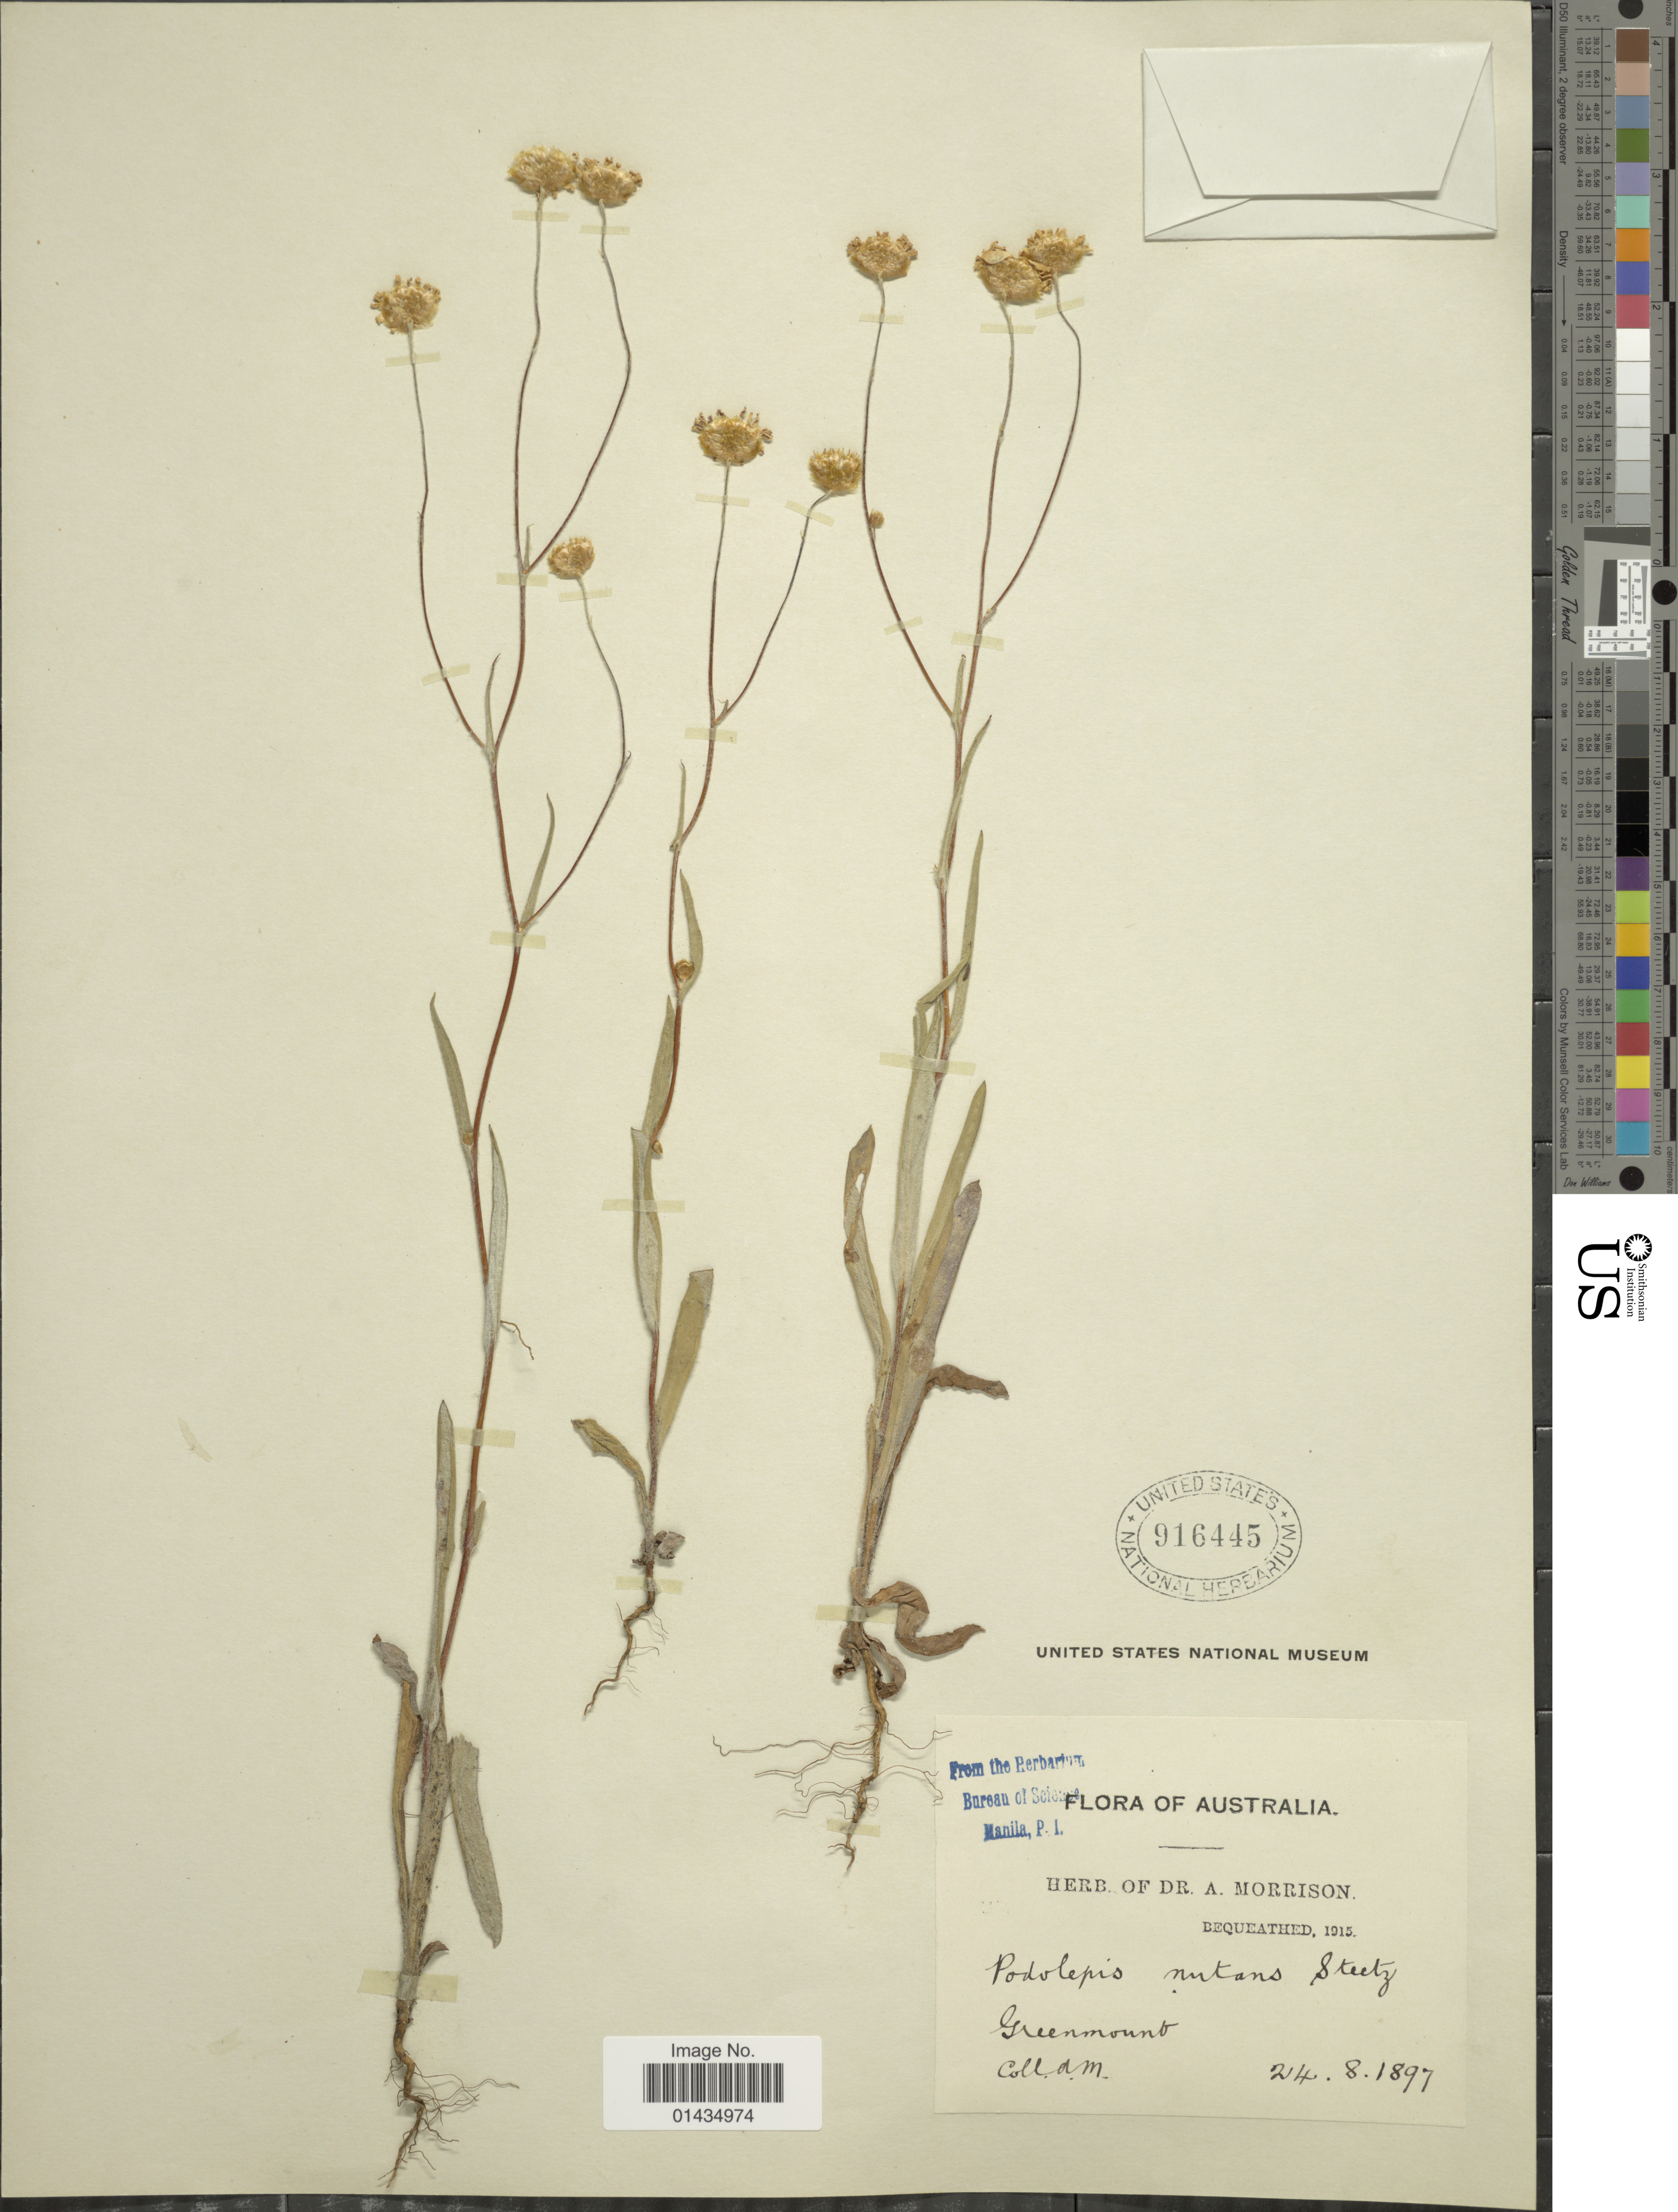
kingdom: Plantae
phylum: Tracheophyta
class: Magnoliopsida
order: Asterales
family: Asteraceae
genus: Podolepis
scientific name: Podolepis nutans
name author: Steetz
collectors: A. Morrison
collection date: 1897-08-24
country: Australia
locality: Greenmount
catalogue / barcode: US 916445